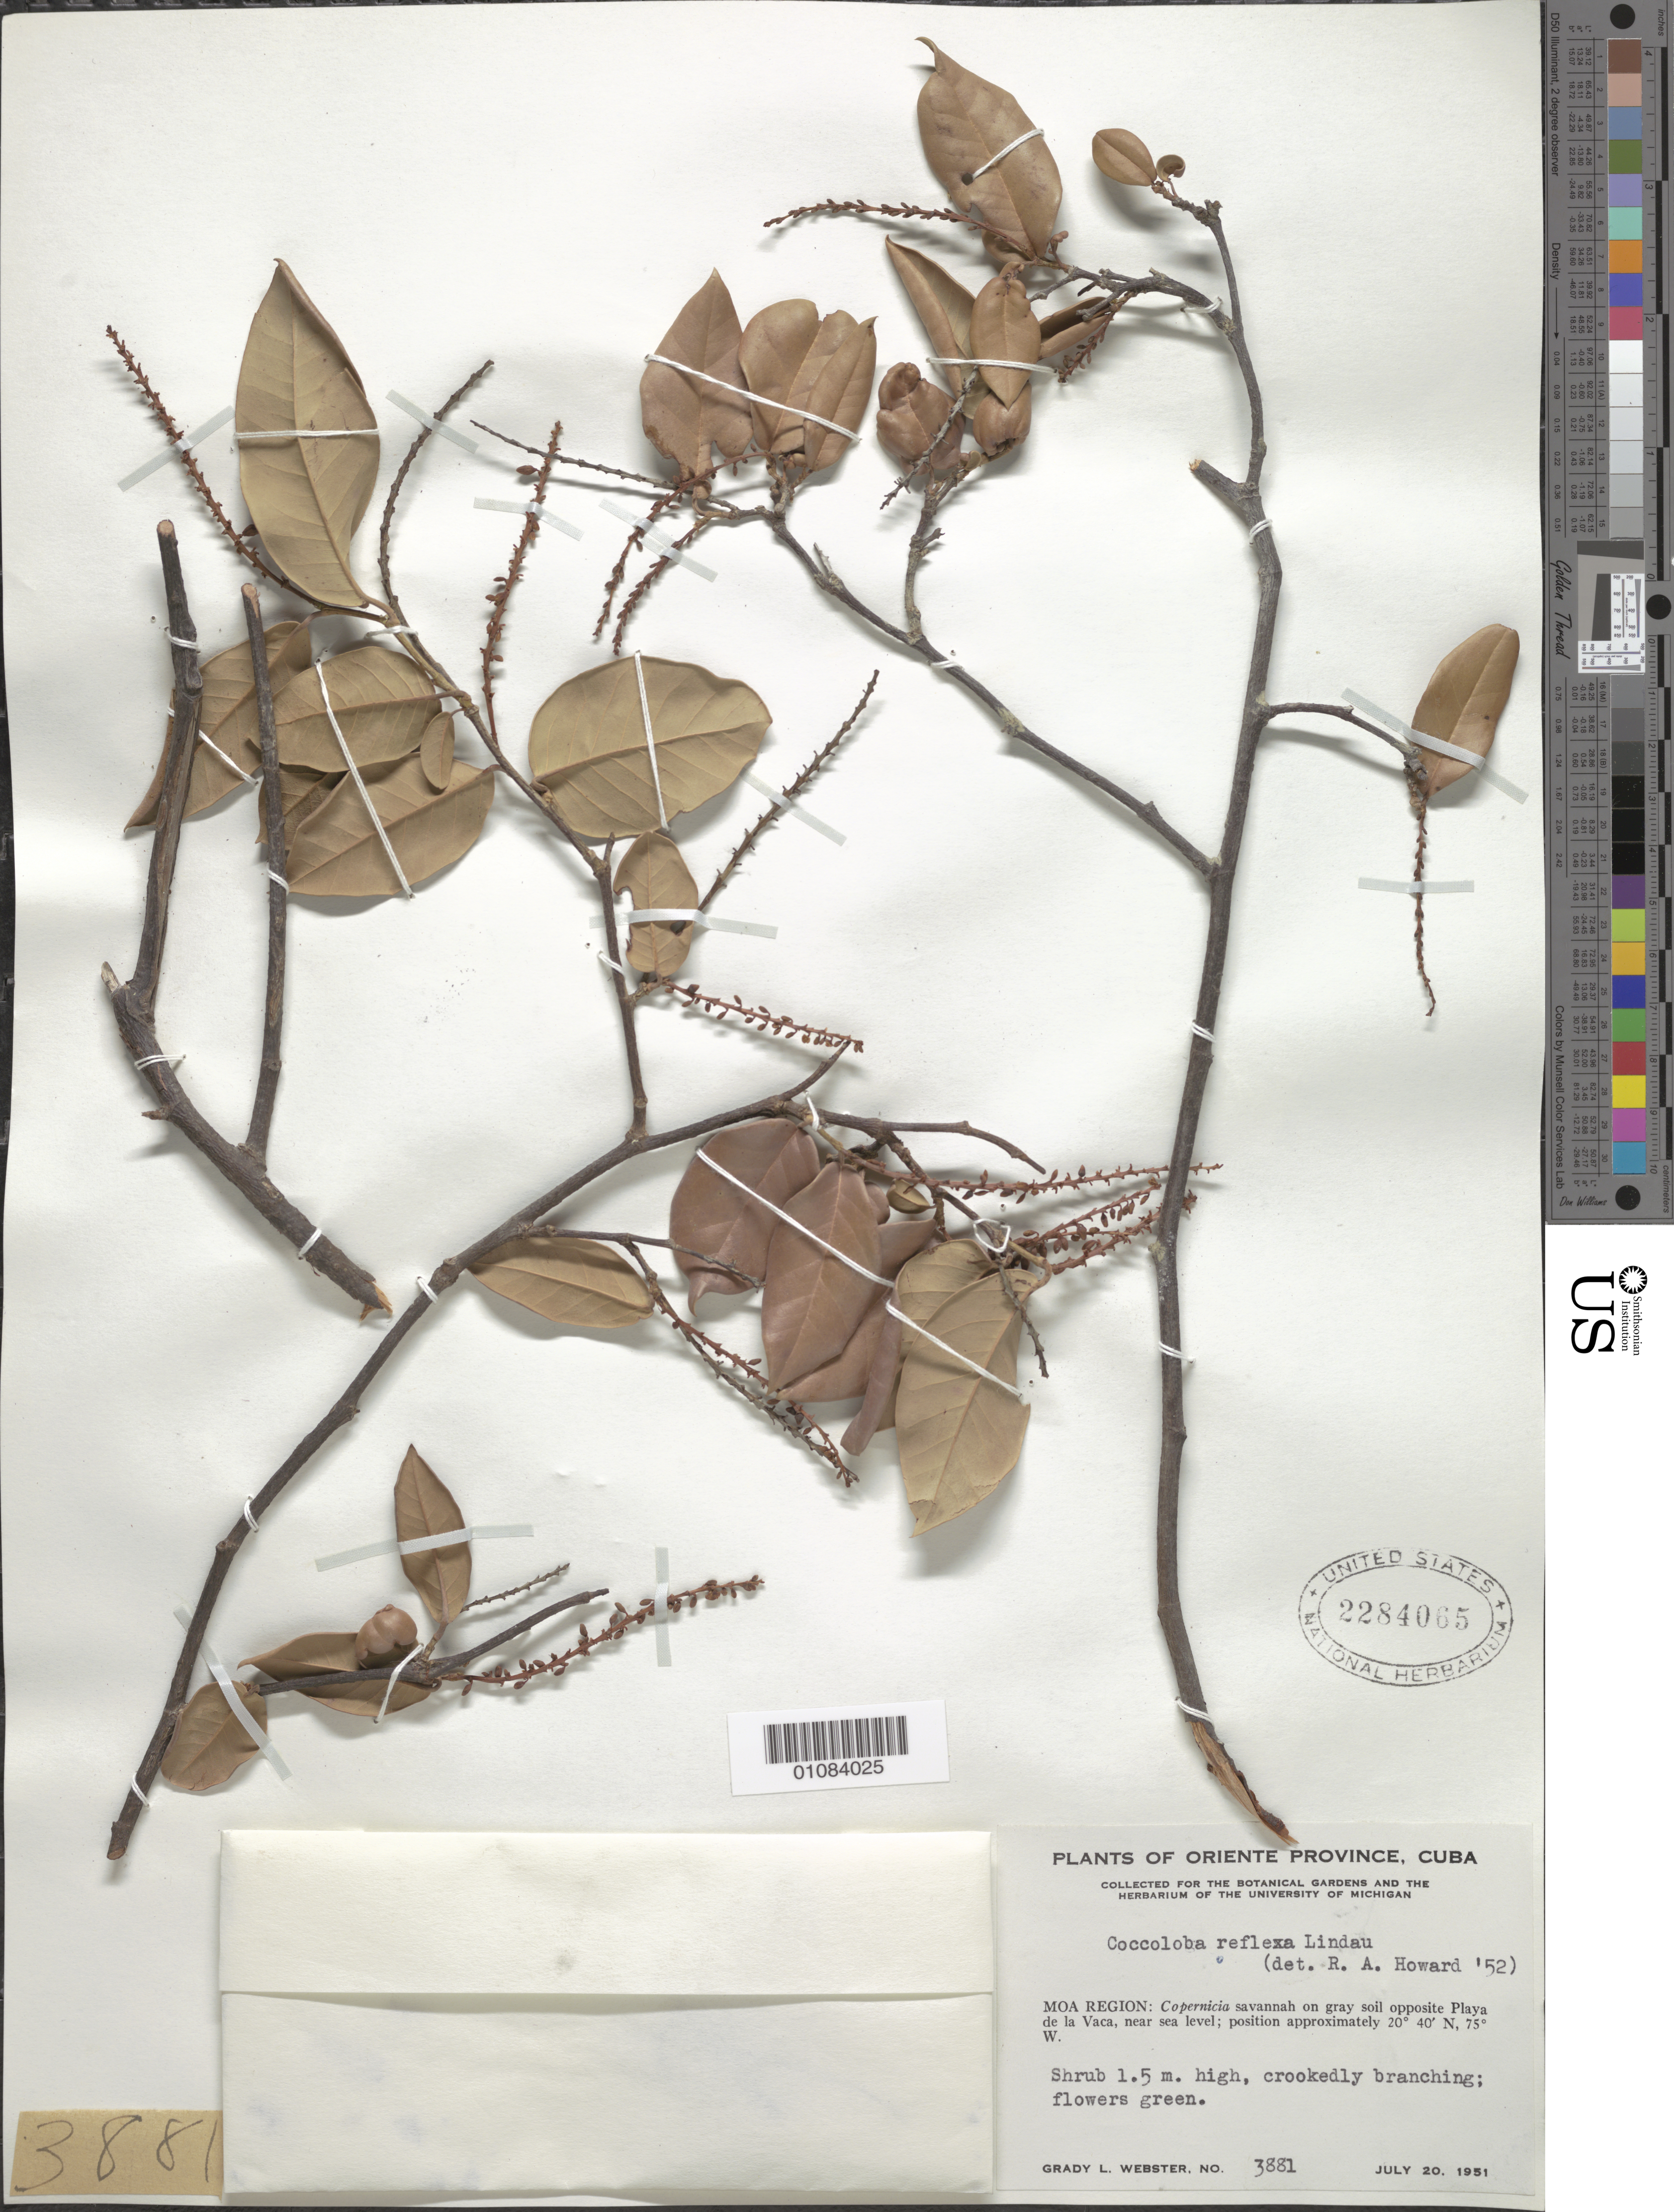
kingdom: Plantae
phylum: Tracheophyta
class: Magnoliopsida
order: Caryophyllales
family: Polygonaceae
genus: Coccoloba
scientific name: Coccoloba reflexa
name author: Lindau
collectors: G. L. Webster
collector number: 3881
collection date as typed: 20 Jul 1951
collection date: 1951-07-20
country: Cuba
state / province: Holguín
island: Cuba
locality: Oriente: Moa region: opposite Playa de la Vaca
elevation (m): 0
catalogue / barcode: US 2284065